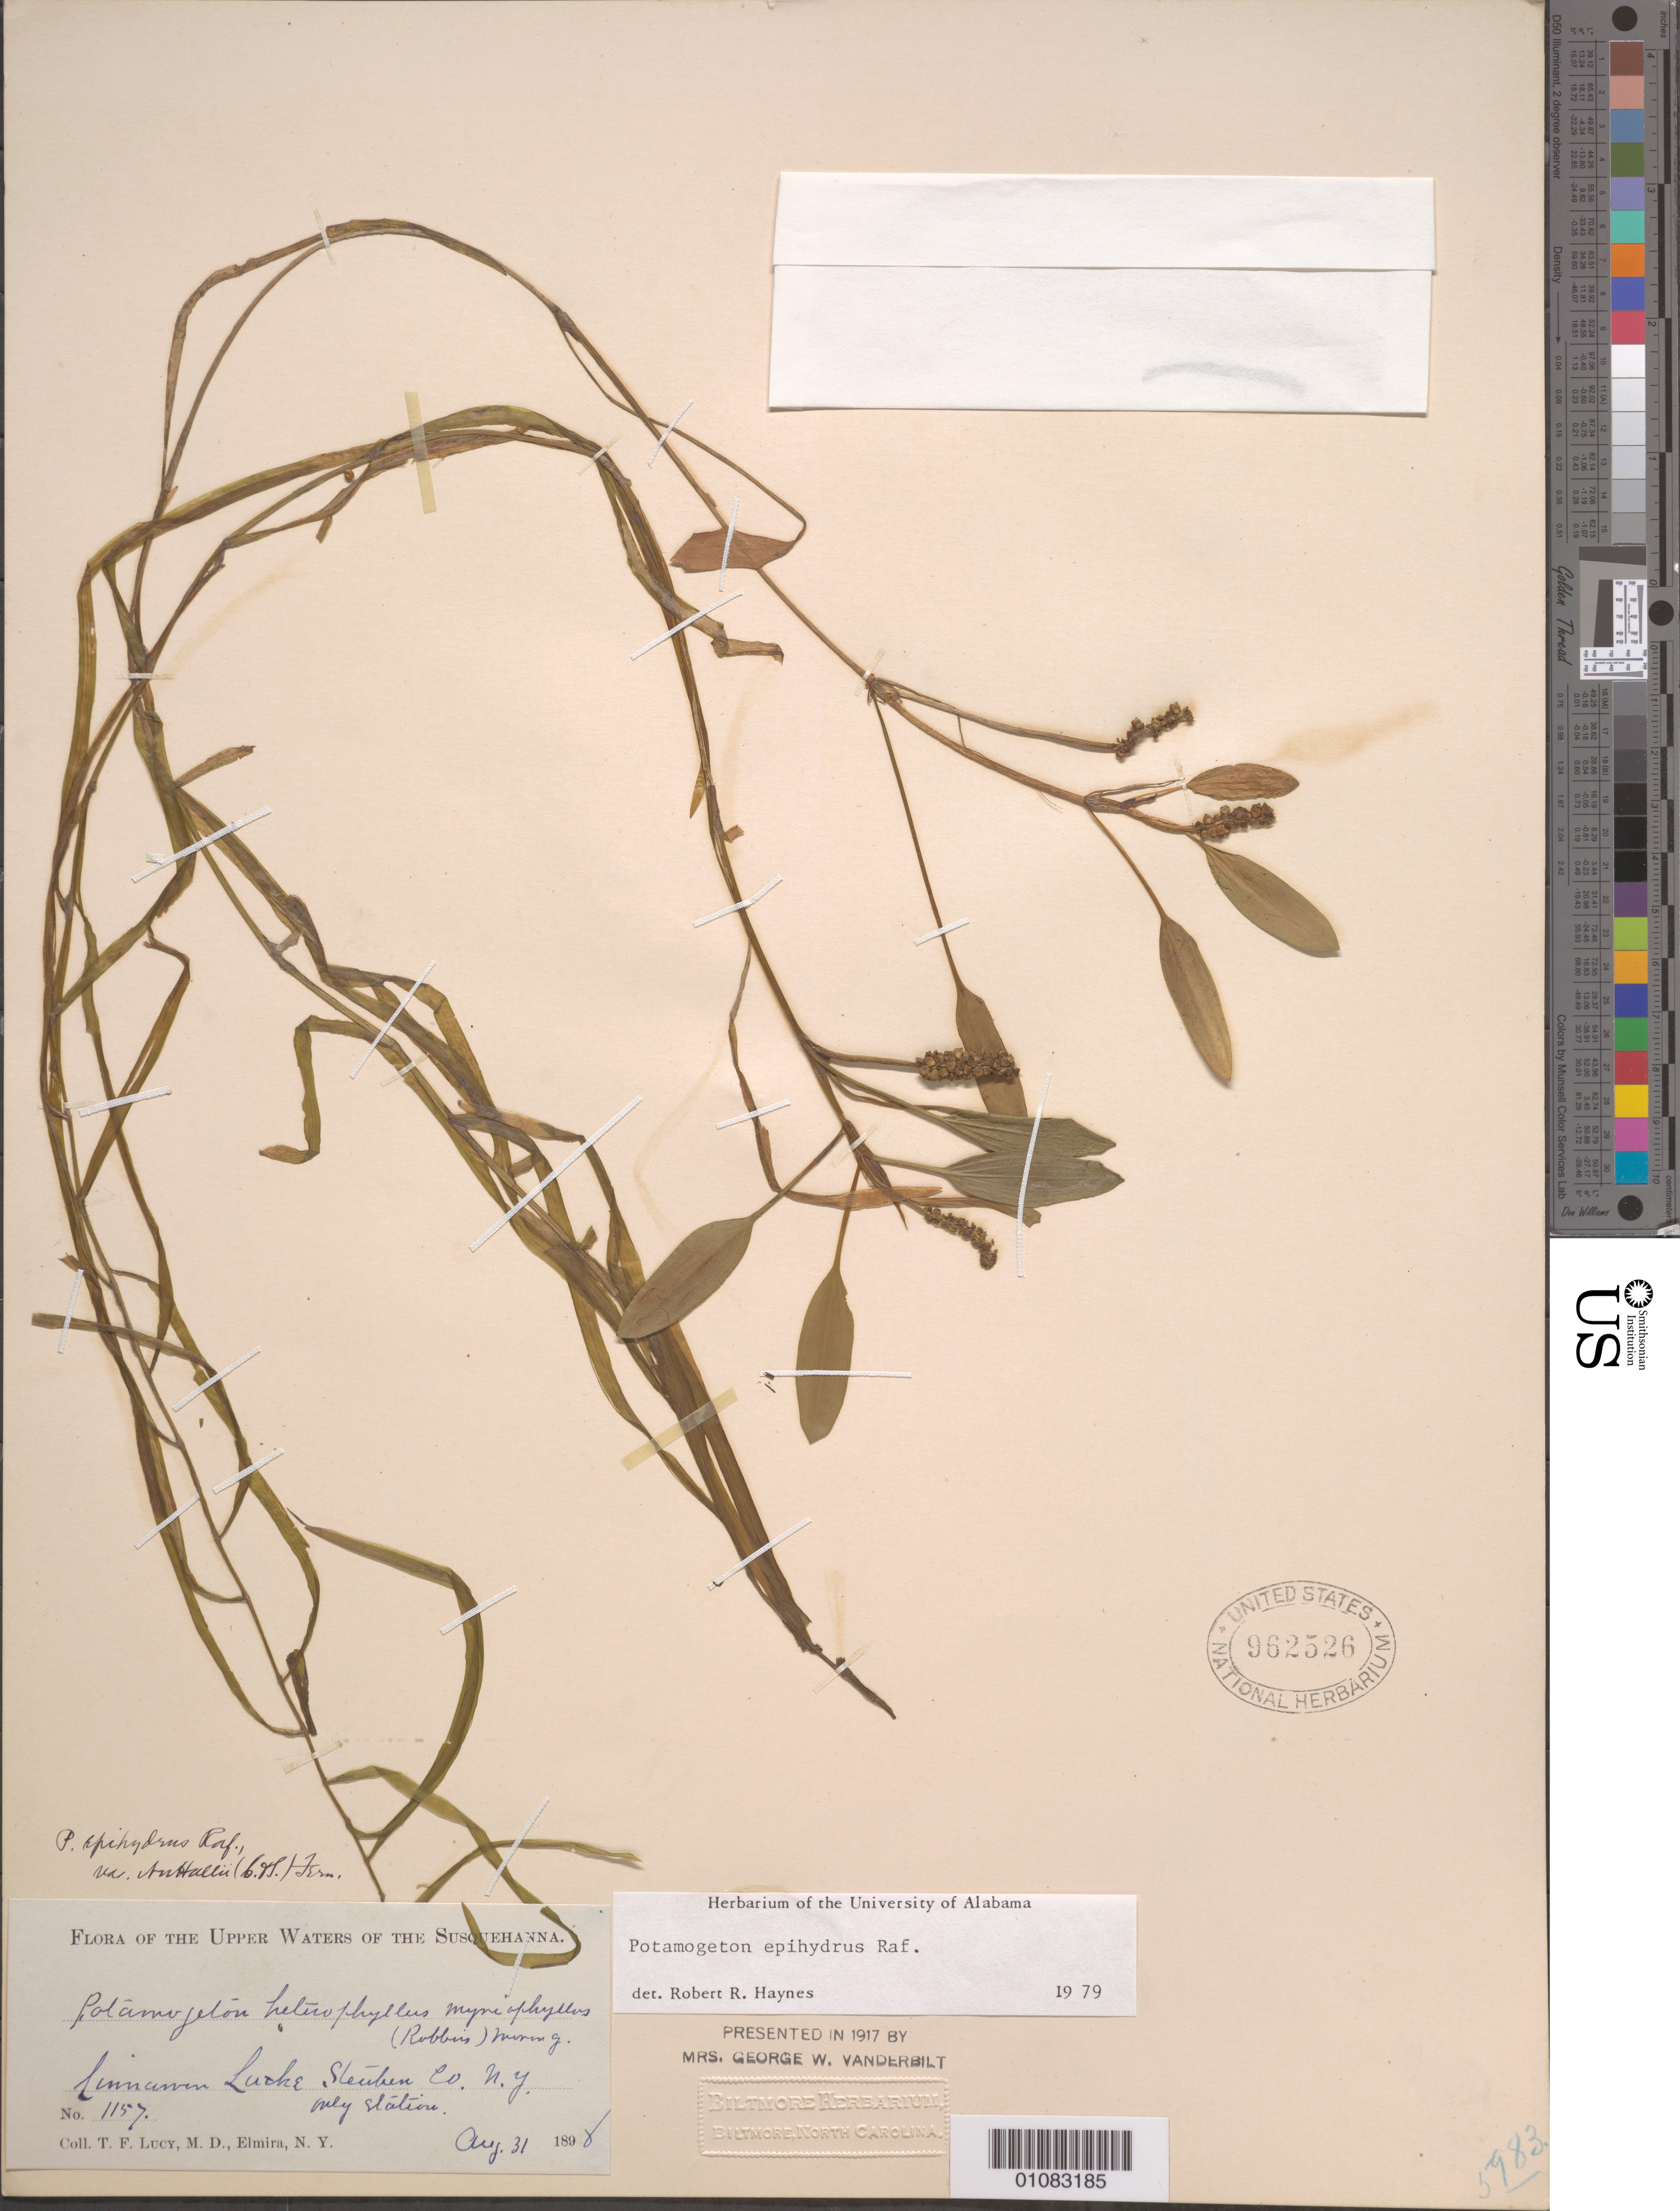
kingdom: Plantae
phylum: Tracheophyta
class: Liliopsida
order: Alismatales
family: Potamogetonaceae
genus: Potamogeton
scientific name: Potamogeton epihydrus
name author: Raf.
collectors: T. Lucy & M. Elmira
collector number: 1157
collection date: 1898-08-31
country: United States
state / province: New York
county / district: Steuben County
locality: upper Susquehanna, Linnuwen (?) Lucke (?)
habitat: Only station. (?)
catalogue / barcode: US 962526